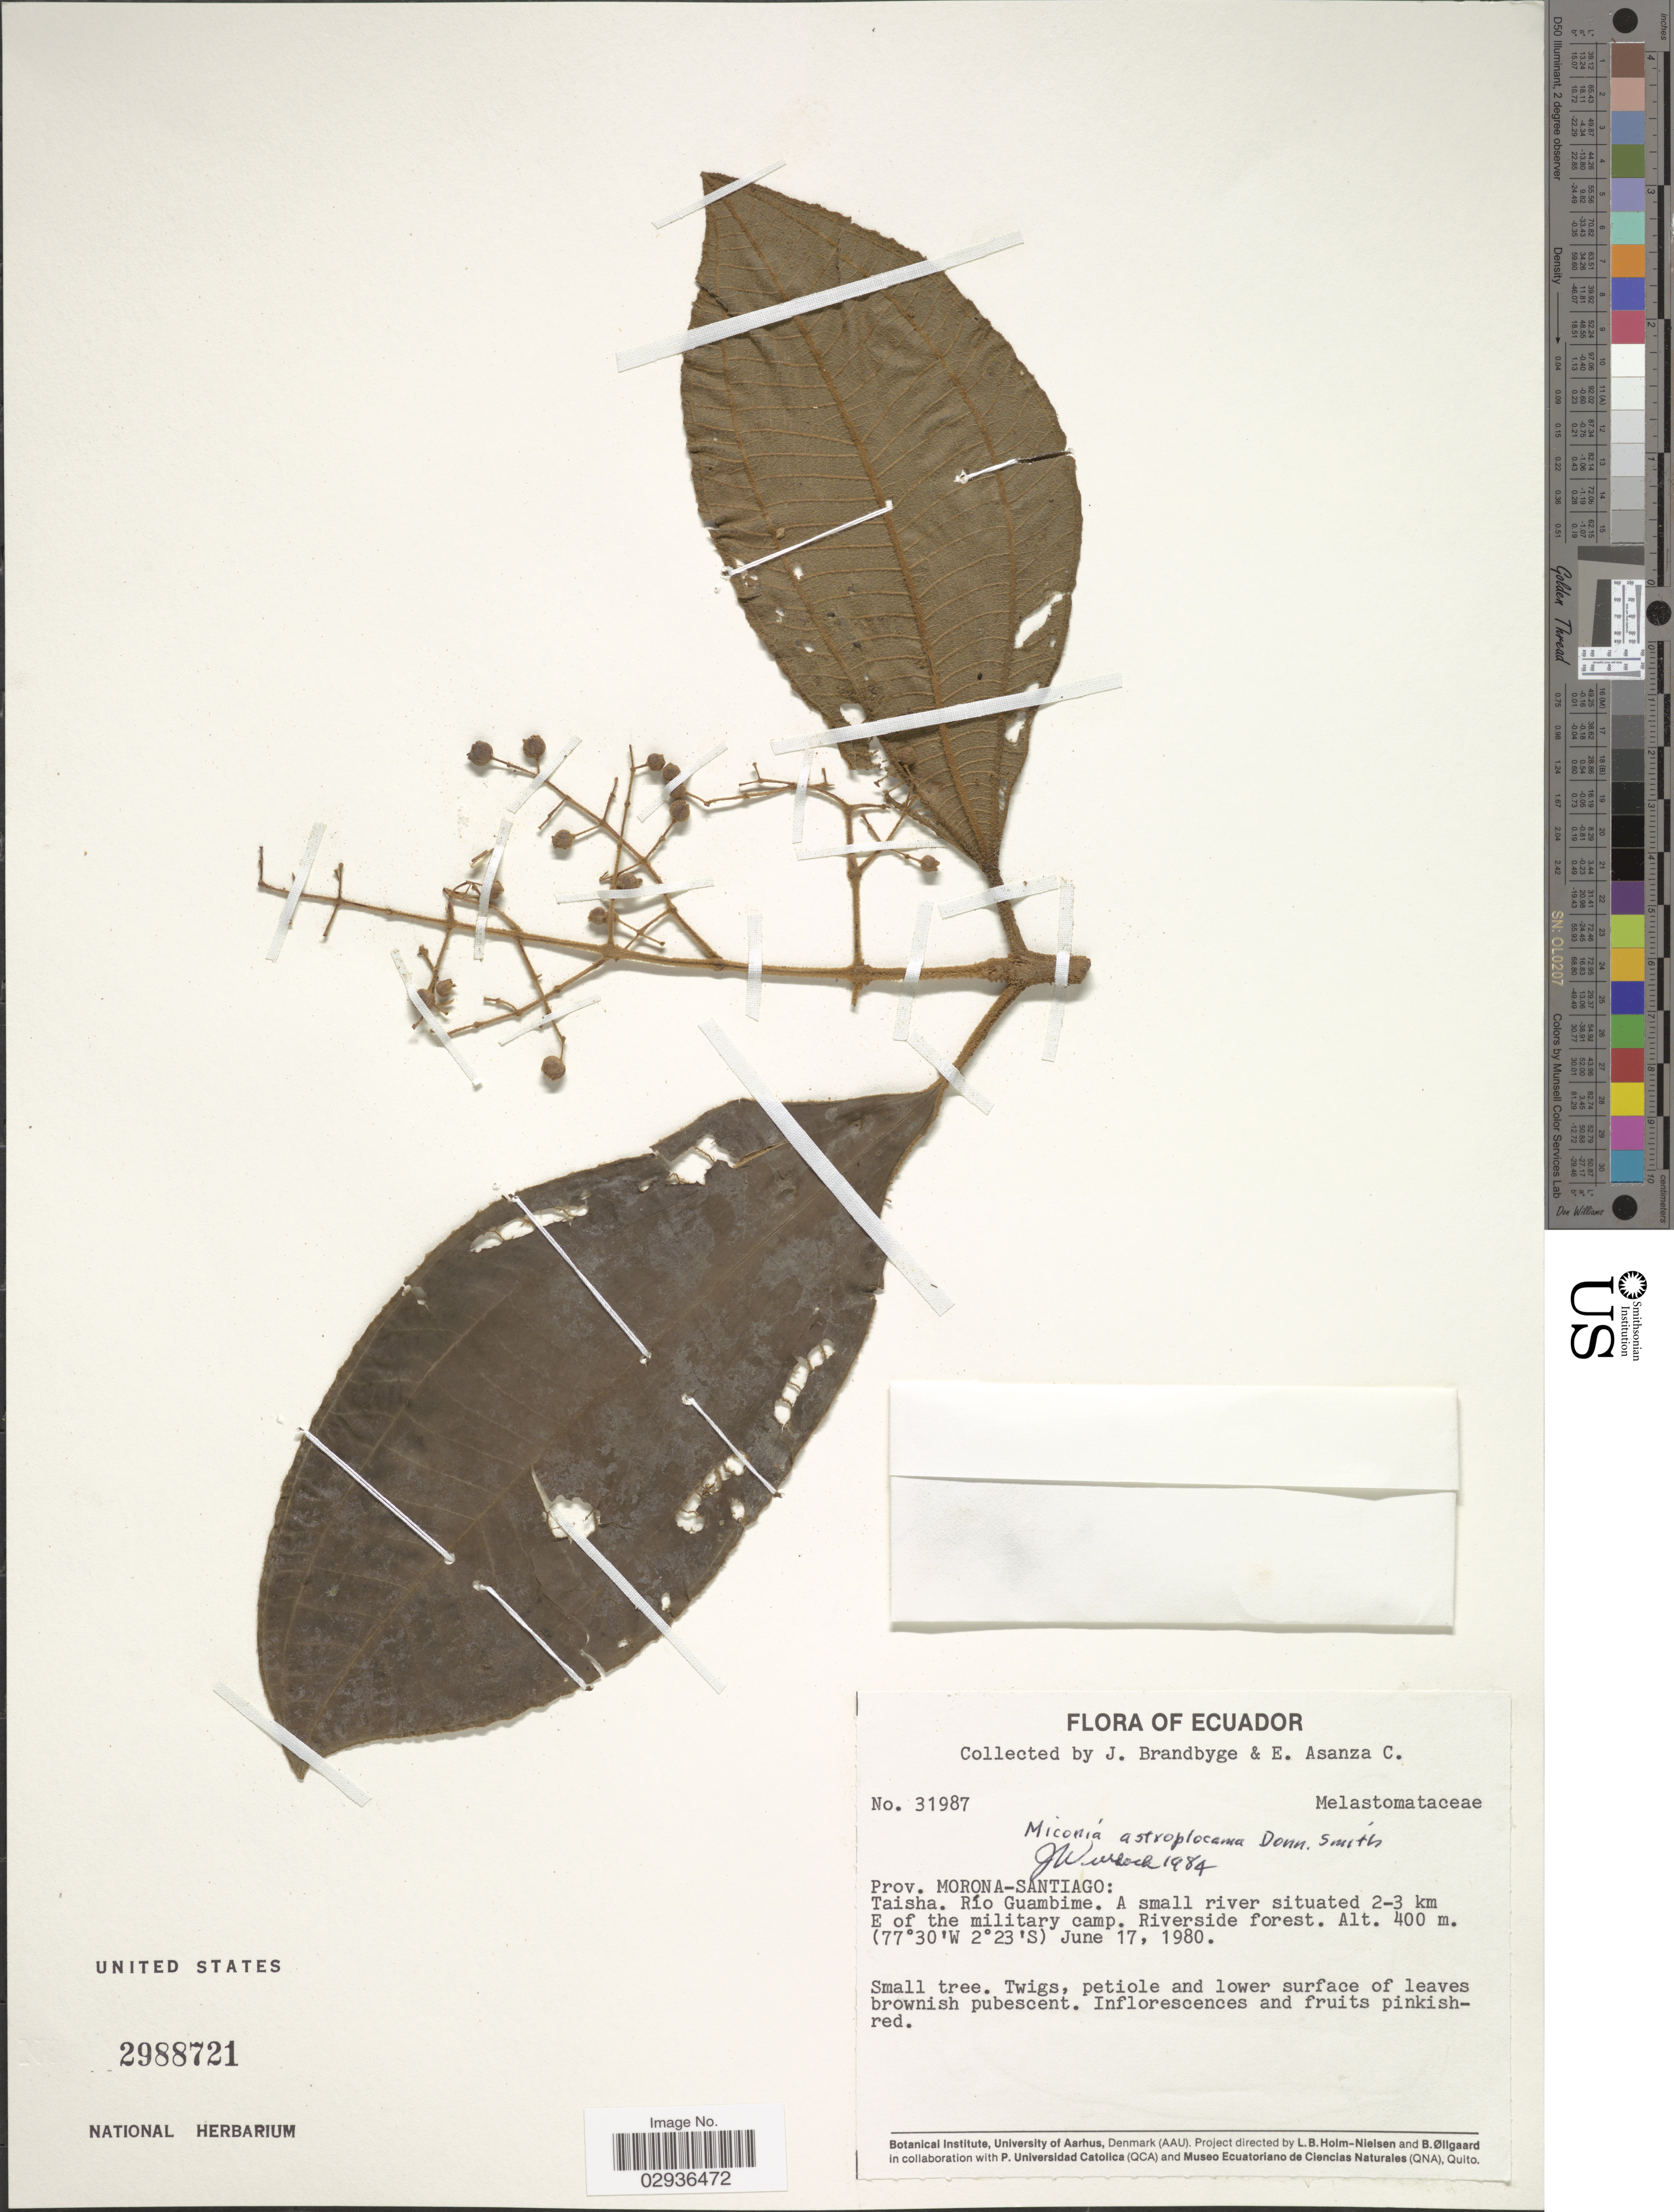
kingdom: Plantae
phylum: Tracheophyta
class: Magnoliopsida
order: Myrtales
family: Melastomataceae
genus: Miconia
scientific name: Miconia astroplocama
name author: Donn. Sm.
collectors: J. Brandbyge & E. Asanza C.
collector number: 31987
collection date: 1980-06-17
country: Ecuador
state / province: Morona-Santiago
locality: Taisha. Río Guambime. A small river situated 2-3 km E of the military camp.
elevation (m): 400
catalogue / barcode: US 2988721